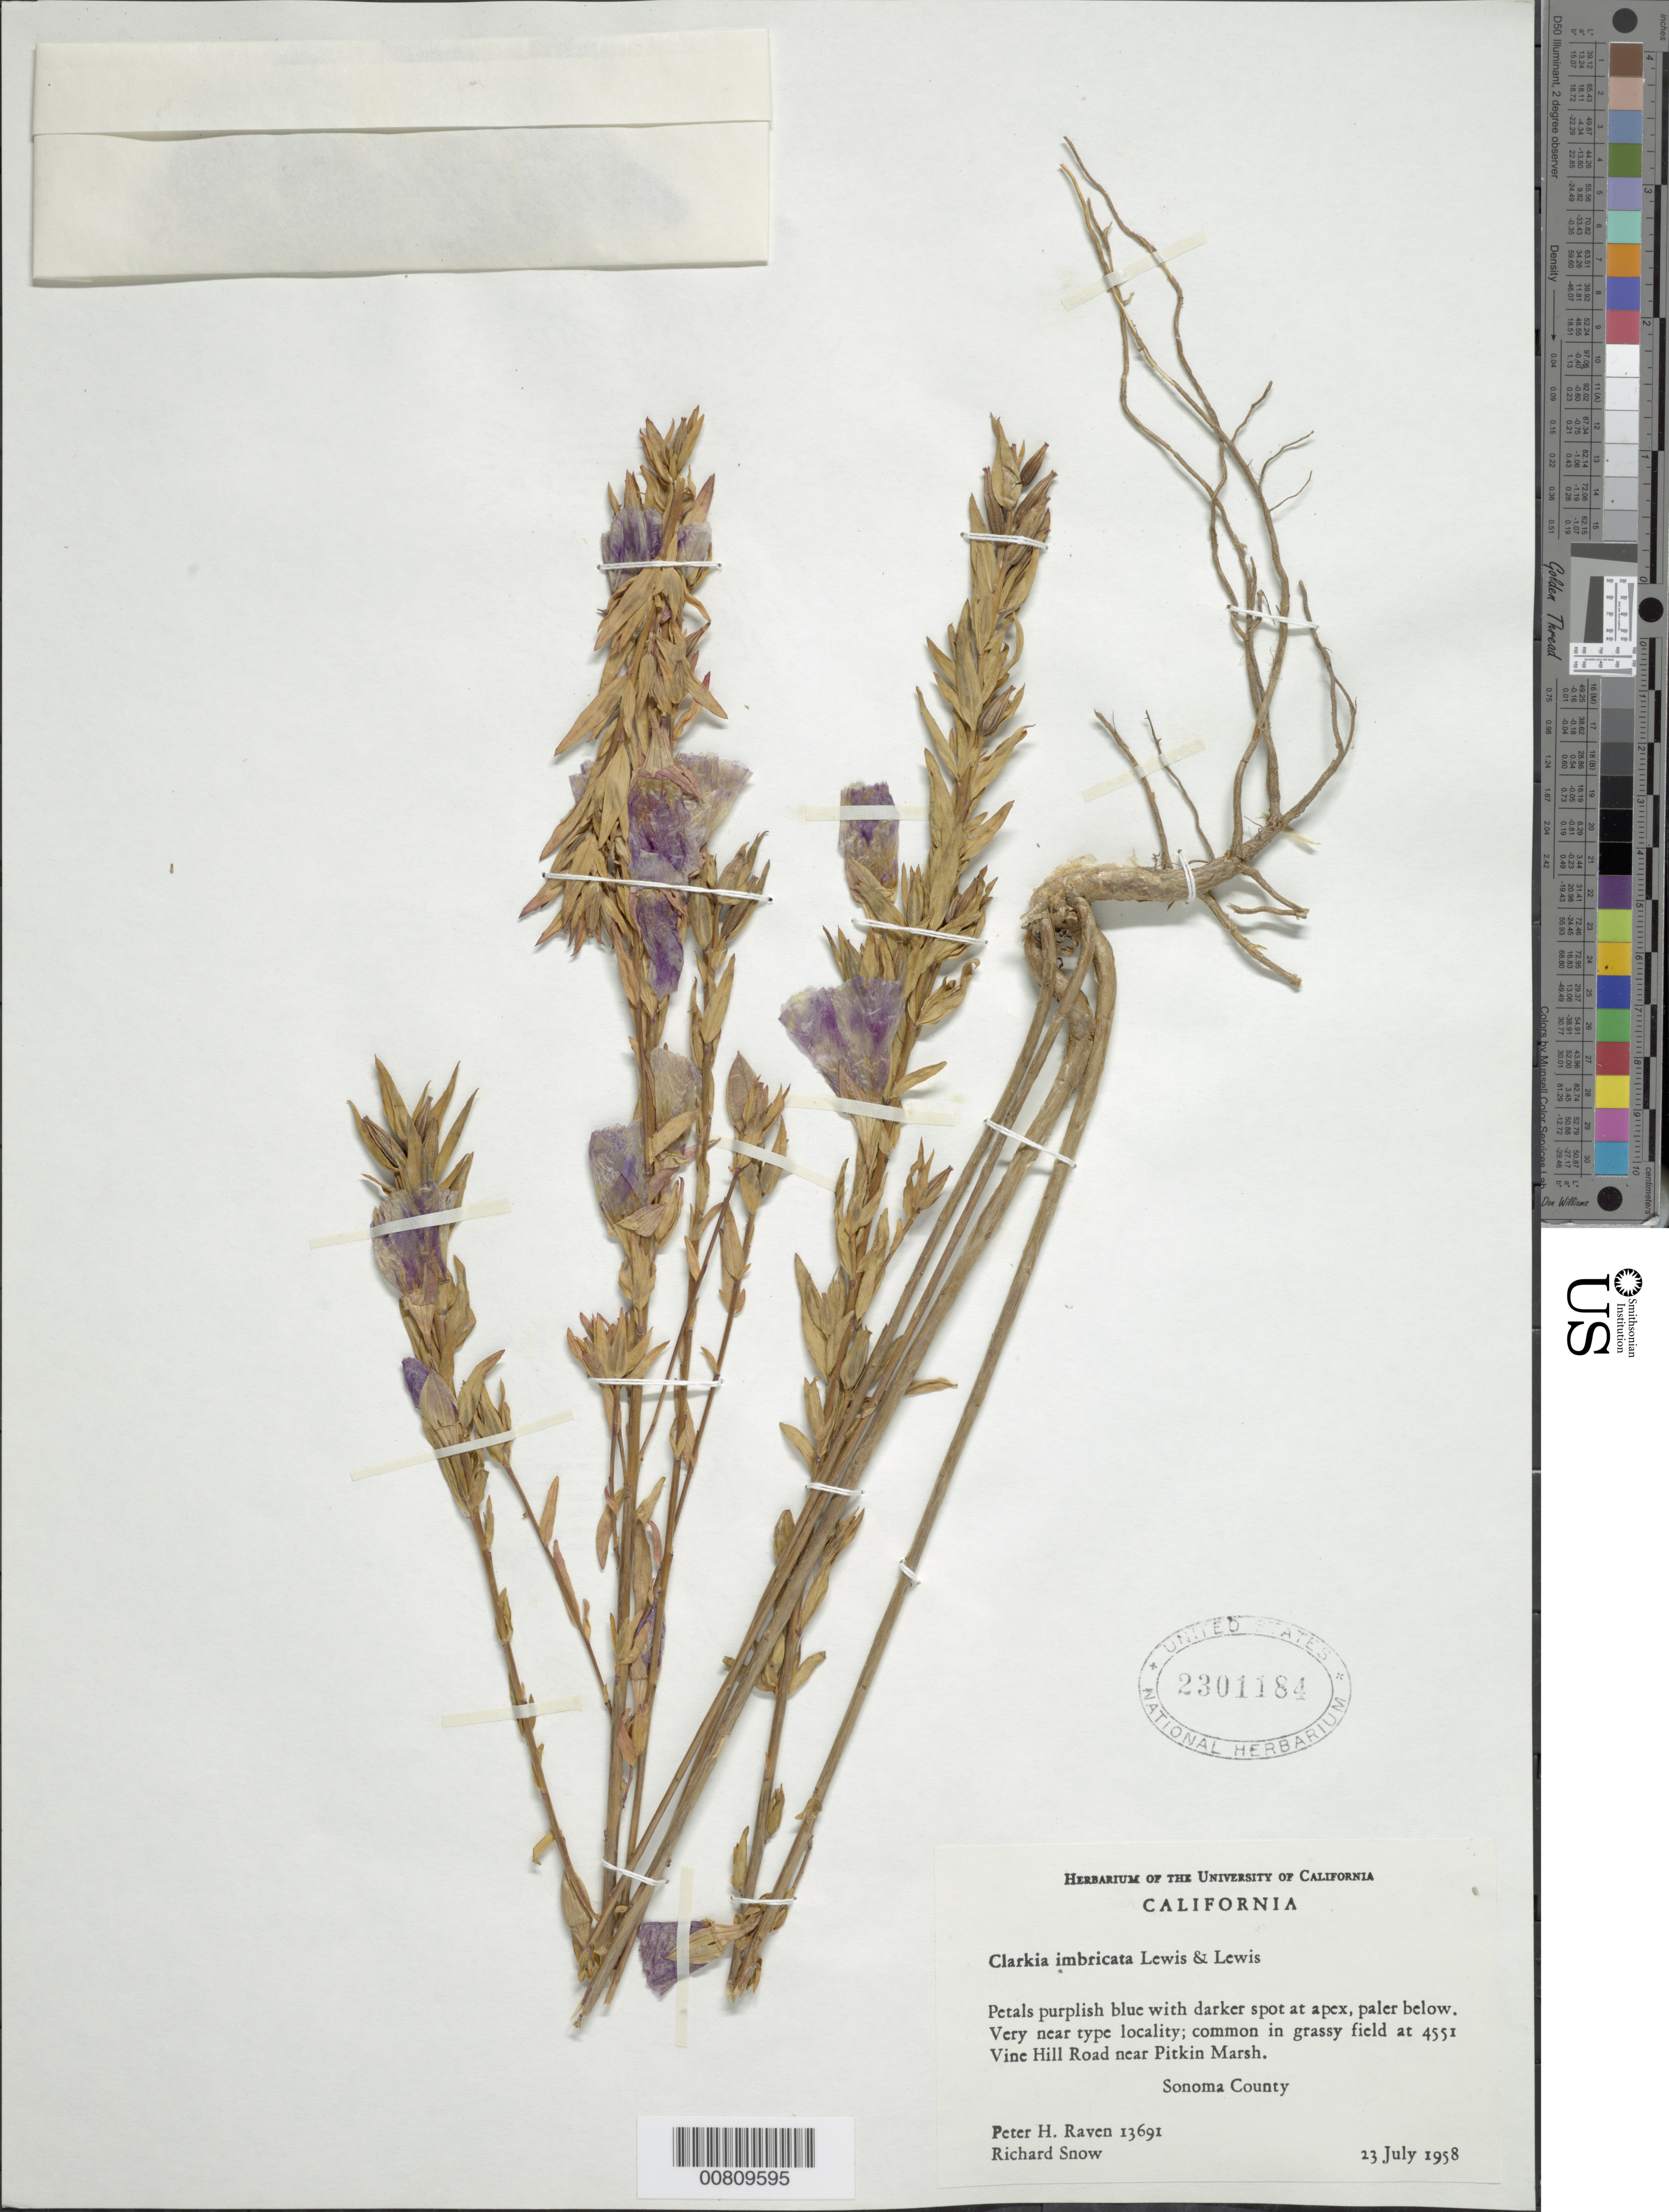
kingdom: Plantae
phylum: Tracheophyta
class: Magnoliopsida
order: Myrtales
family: Onagraceae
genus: Clarkia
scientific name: Clarkia imbricata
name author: F. H. Lewis & M.E. Lewis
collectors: P. H. Raven & R. Snow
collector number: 13691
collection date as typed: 13 Jul 1958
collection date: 1958-07-13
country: United States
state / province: California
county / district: Sonoma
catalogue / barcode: US 2301184